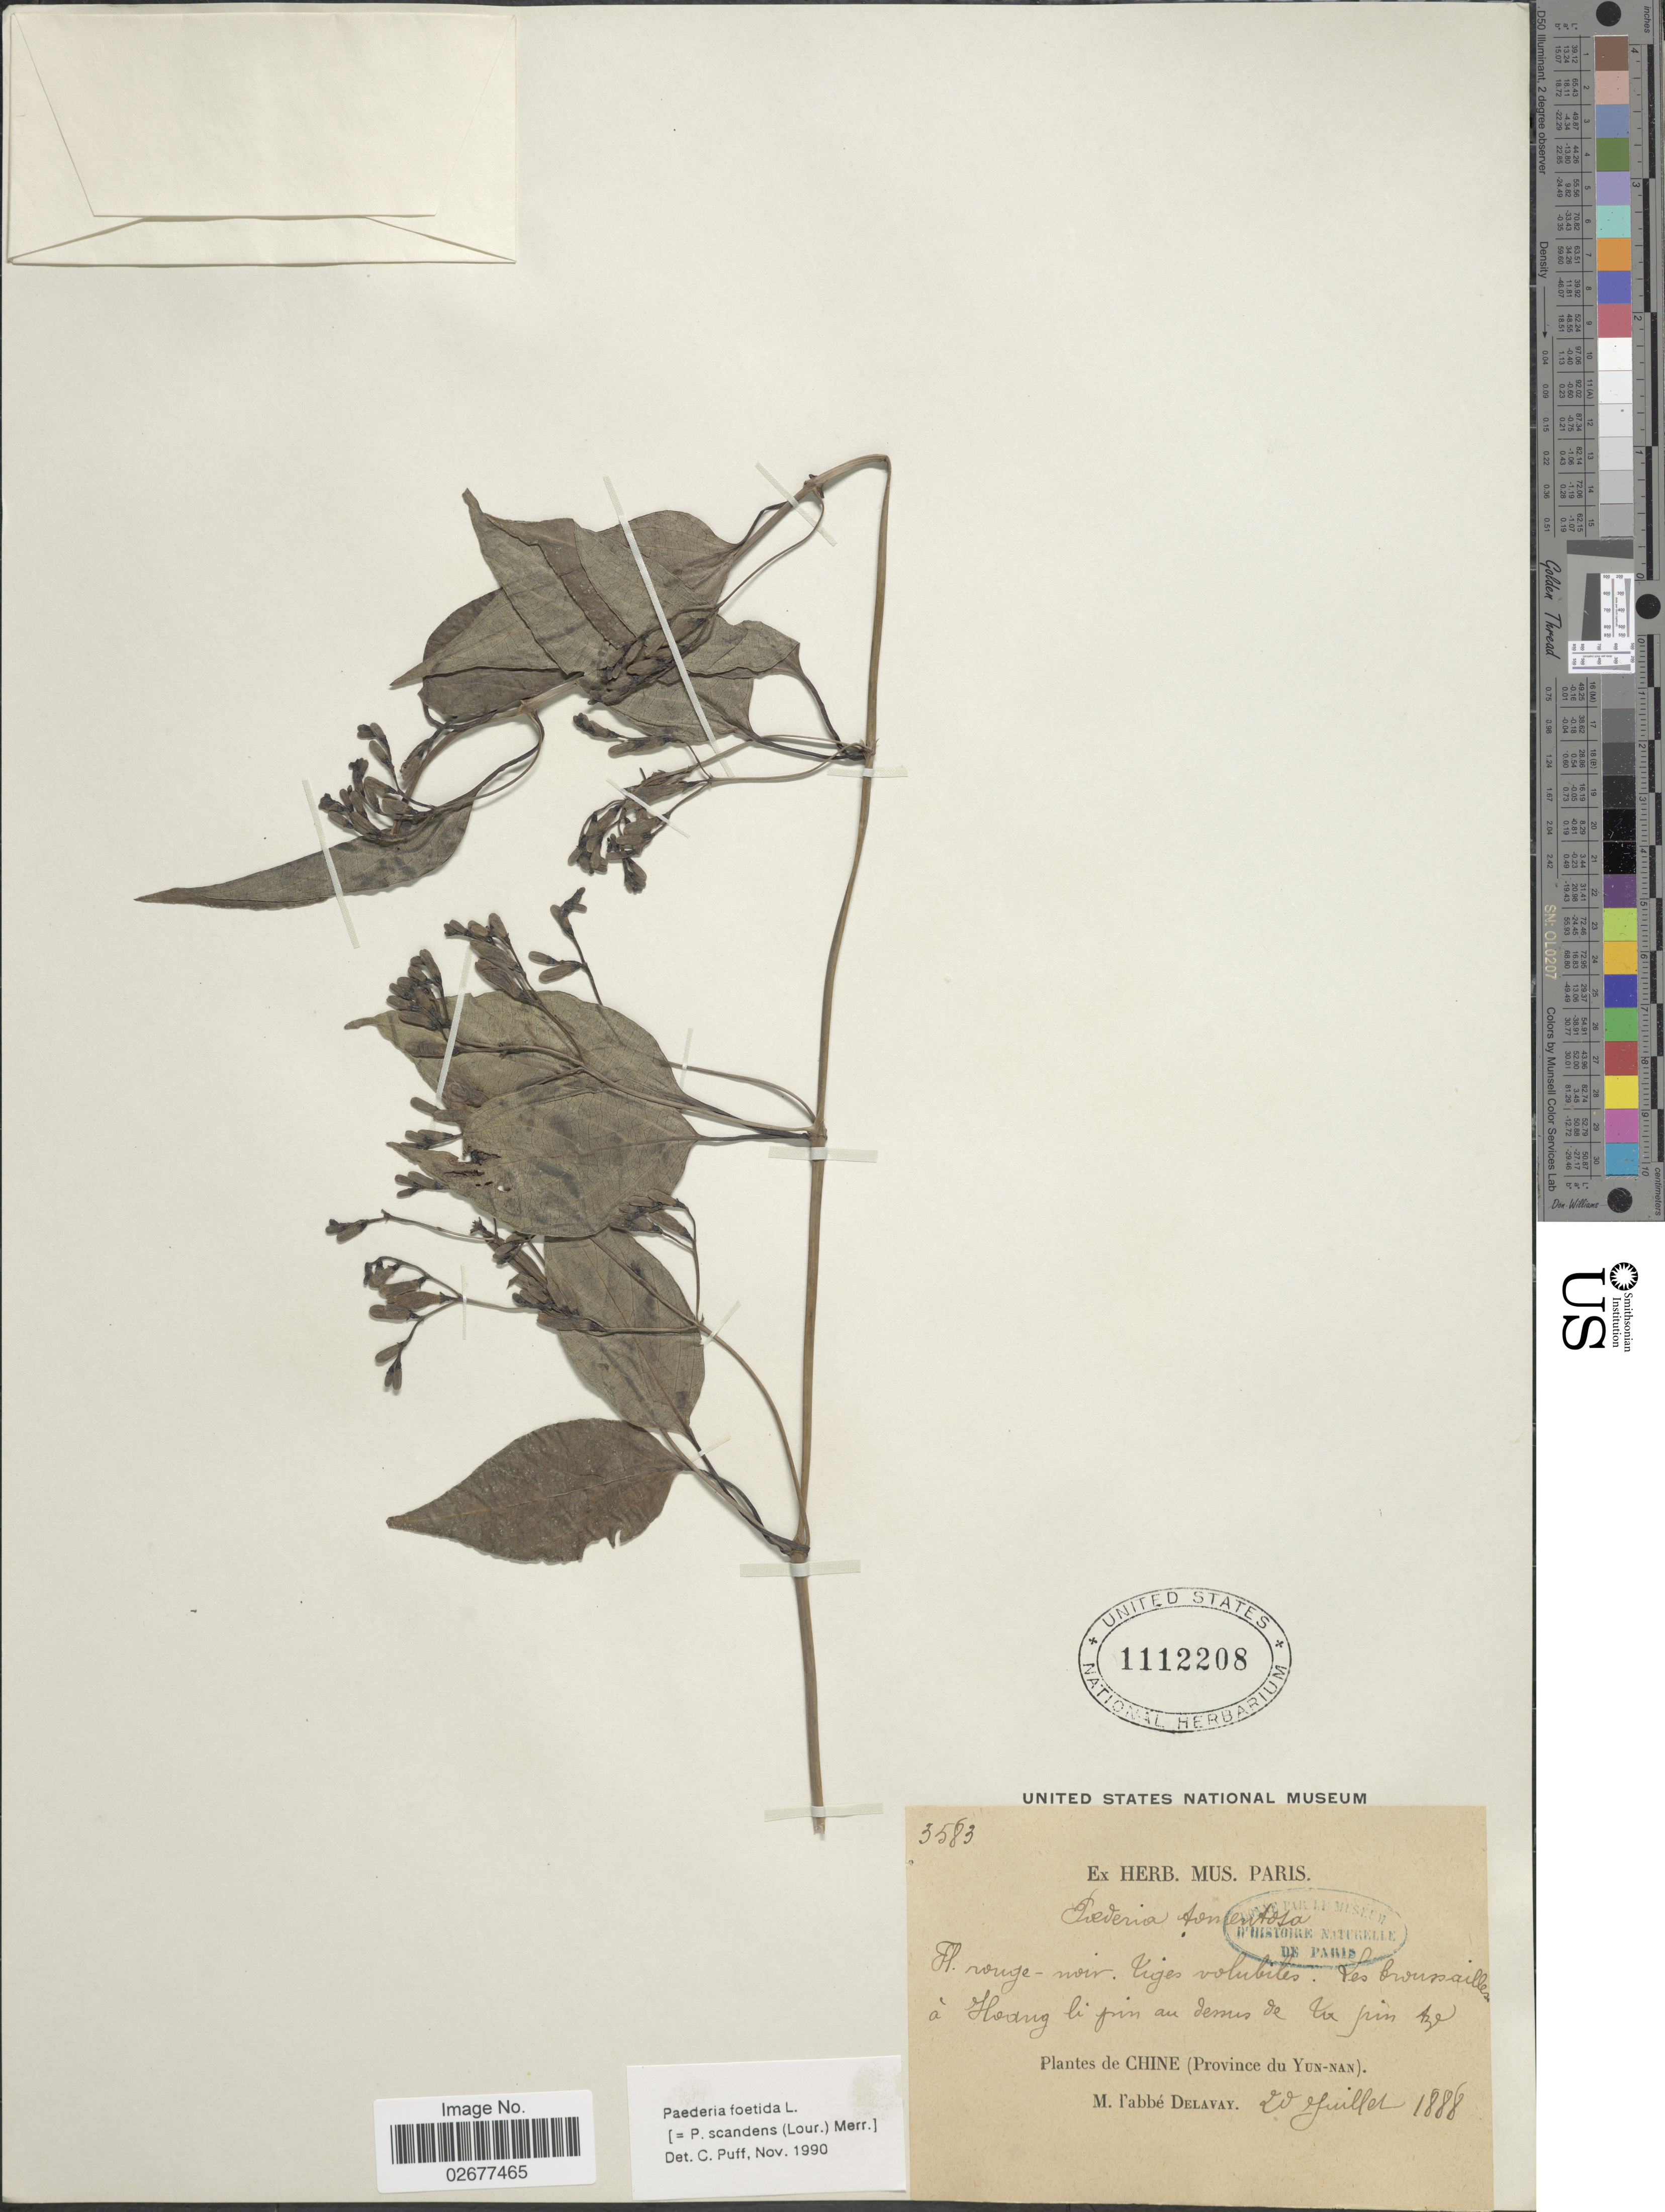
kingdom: Plantae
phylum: Tracheophyta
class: Magnoliopsida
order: Gentianales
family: Rubiaceae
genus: Paederia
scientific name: Paederia foetida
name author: L.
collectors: P. Delavay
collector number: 3583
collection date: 1888-07-20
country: China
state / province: Yunnan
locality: Chine (Province du Yun-nan).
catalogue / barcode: US 1112208